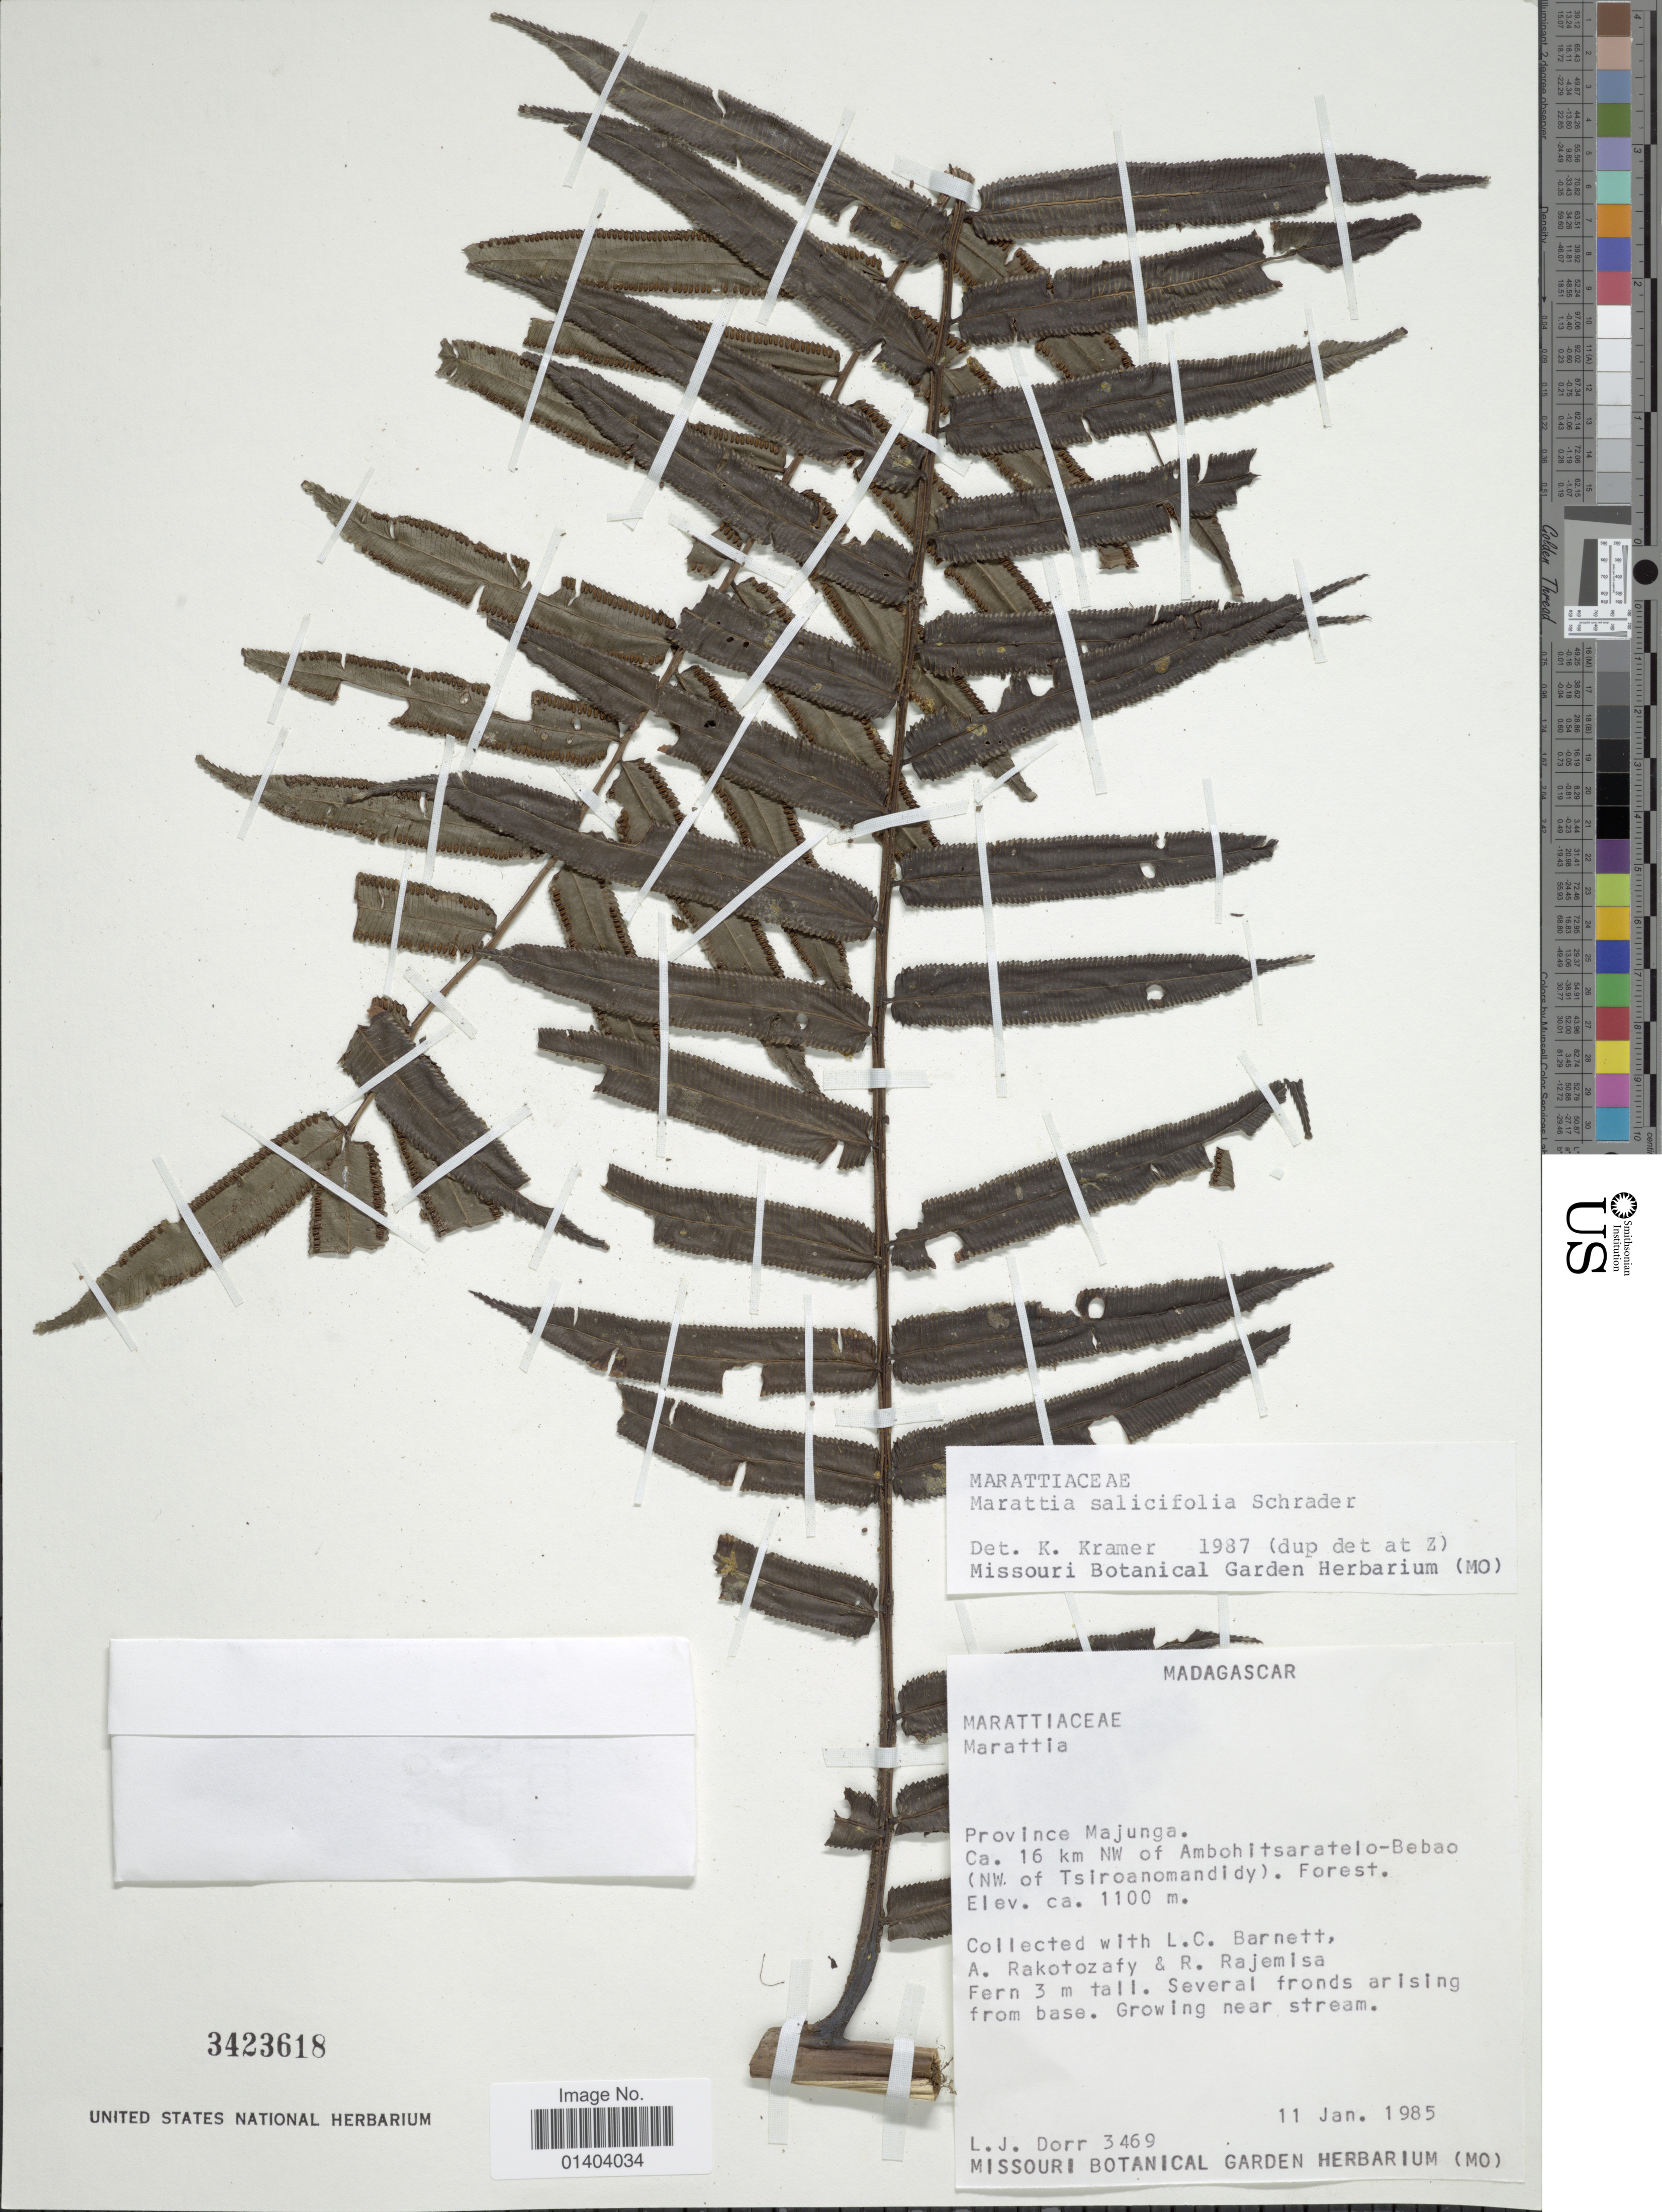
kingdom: Plantae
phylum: Tracheophyta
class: Polypodiopsida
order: Marattiales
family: Marattiaceae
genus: Ptisana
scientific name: Ptisana fraxinea var. salicifolia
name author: (Schrad.) Murdock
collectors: L. J. Dorr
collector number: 3469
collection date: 1985-01-11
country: Madagascar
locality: Province majunga Ca. 16 km NW of Ambohitsaratelo-Bebao (NW of Tsiroanomandidy)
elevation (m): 1100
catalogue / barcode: US 3423618